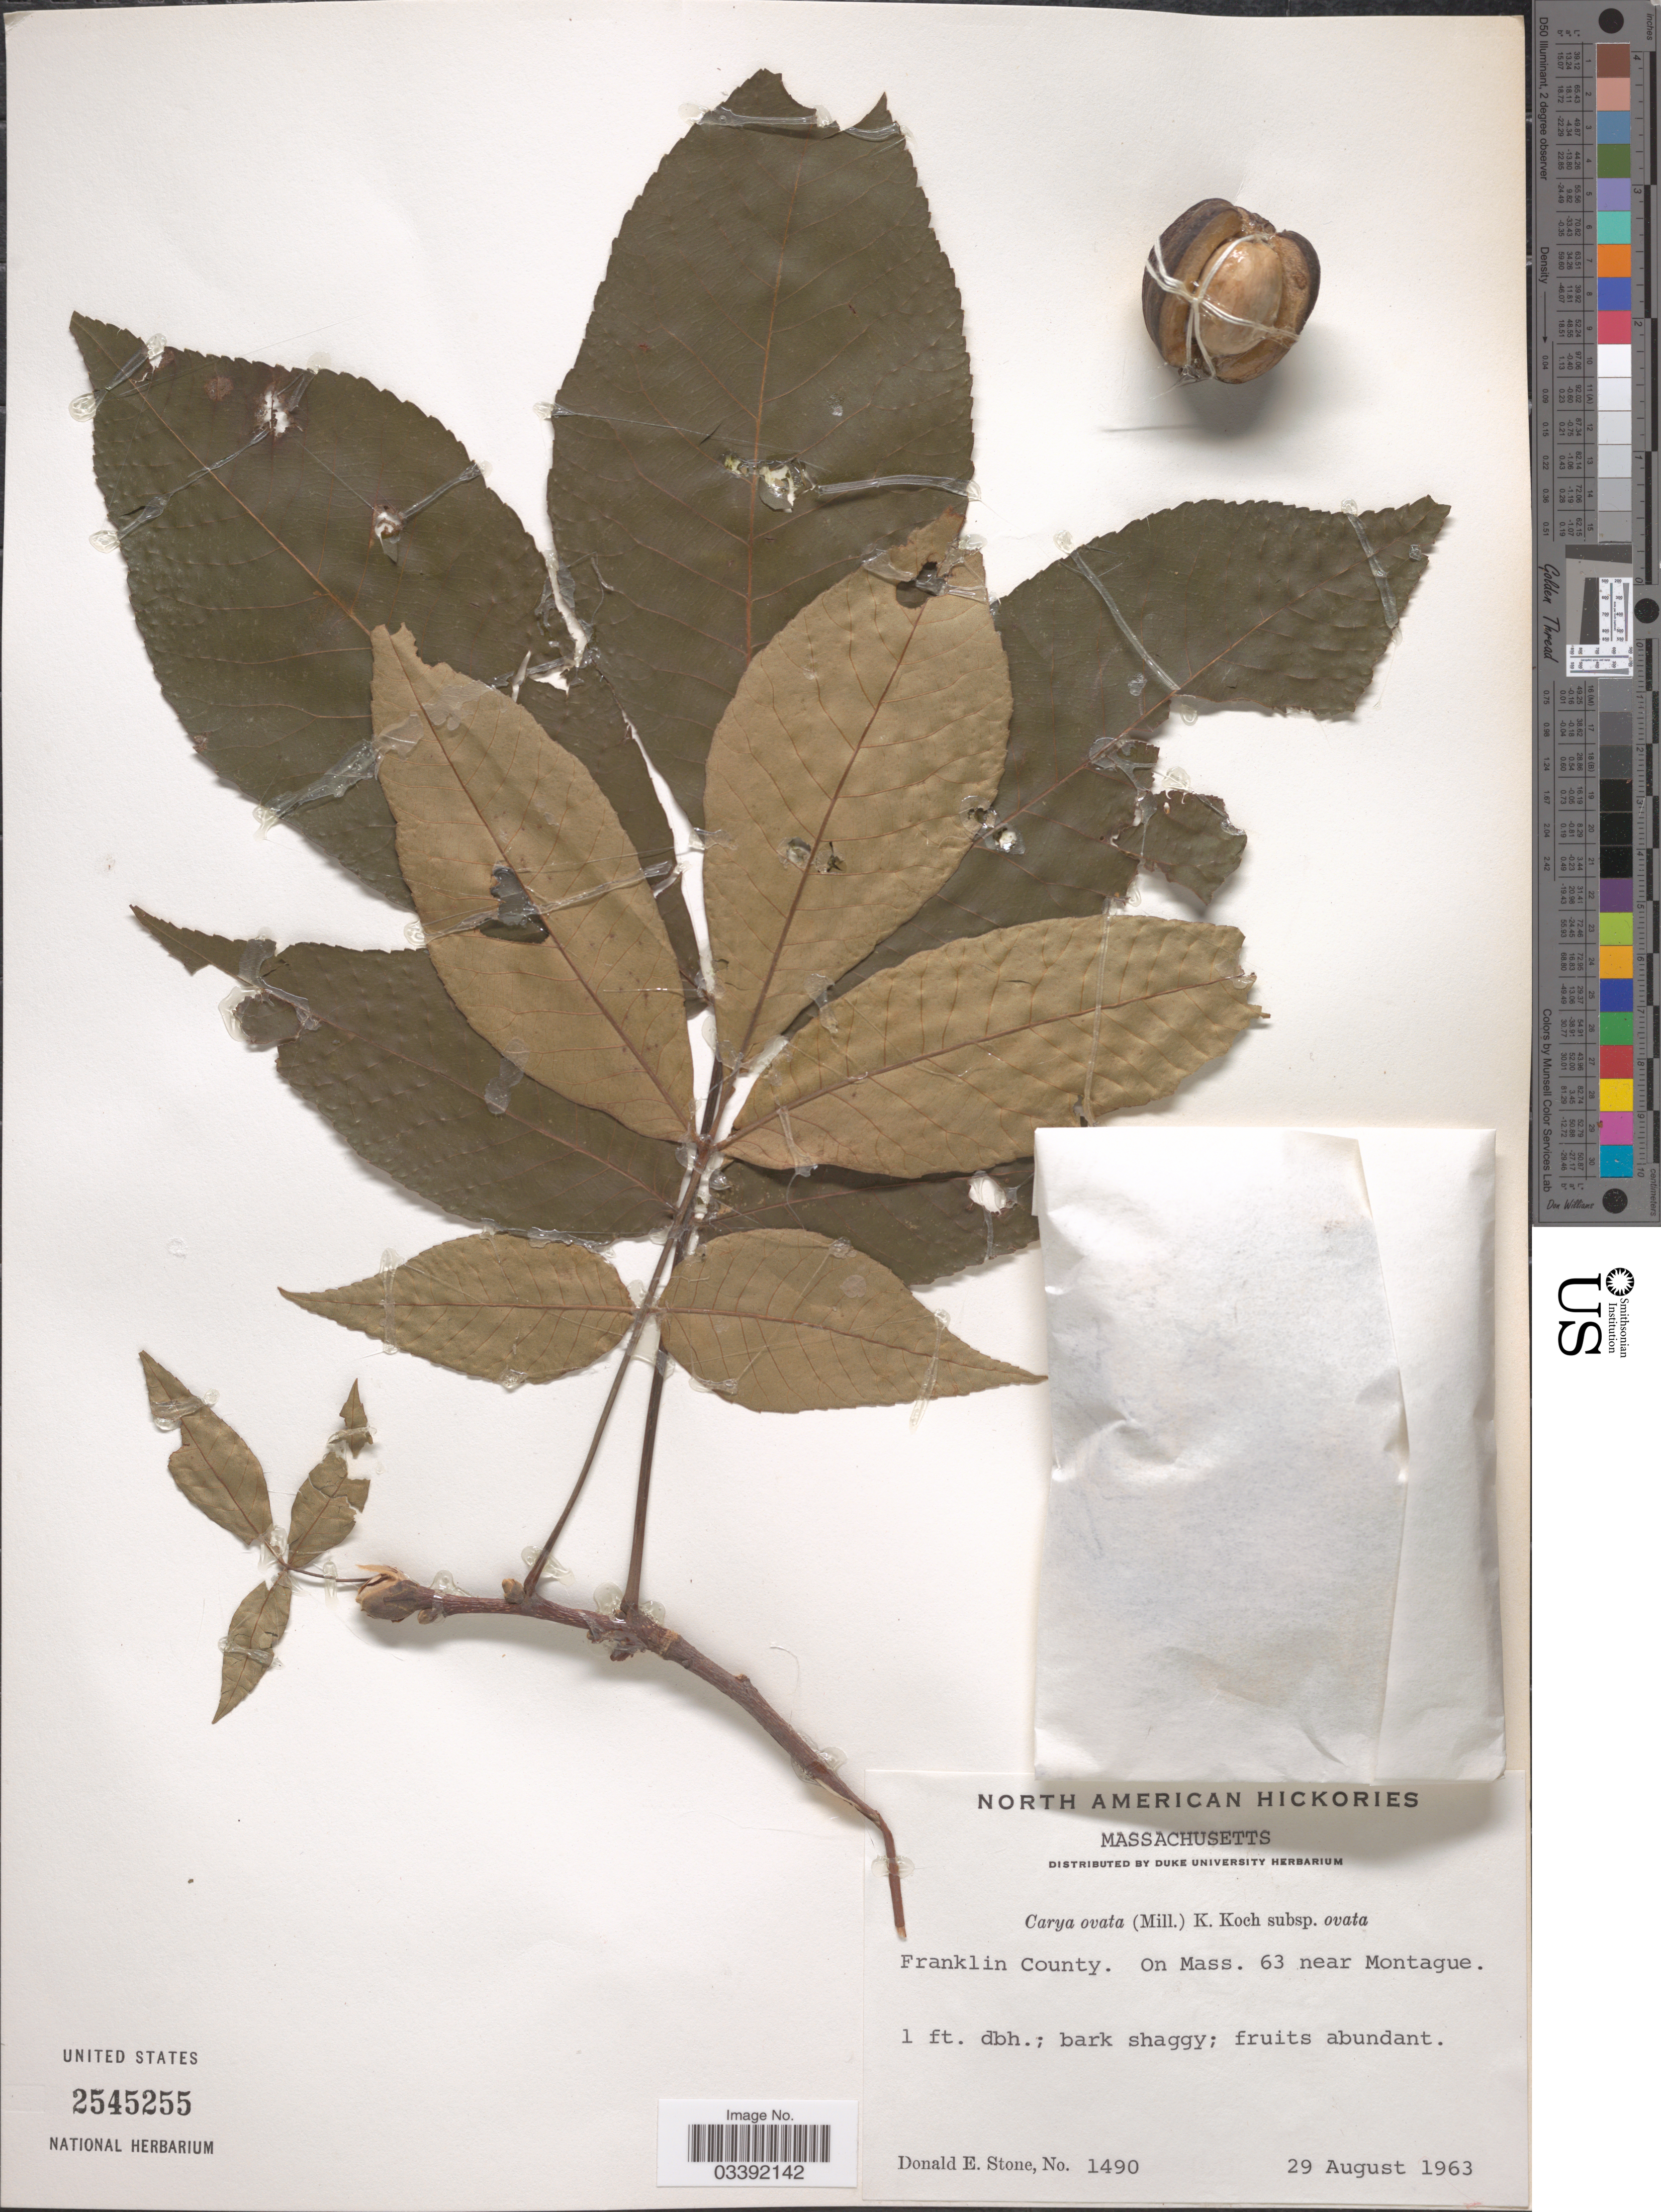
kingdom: Plantae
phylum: Tracheophyta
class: Magnoliopsida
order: Fagales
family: Juglandaceae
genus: Carya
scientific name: Carya ovata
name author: (Mill.) K. Koch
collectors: D. Stone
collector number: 1490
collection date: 1963-08-29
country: United States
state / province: Massachusetts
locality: Franklin County. On Mass. 63 near Montague.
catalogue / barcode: US 2545255